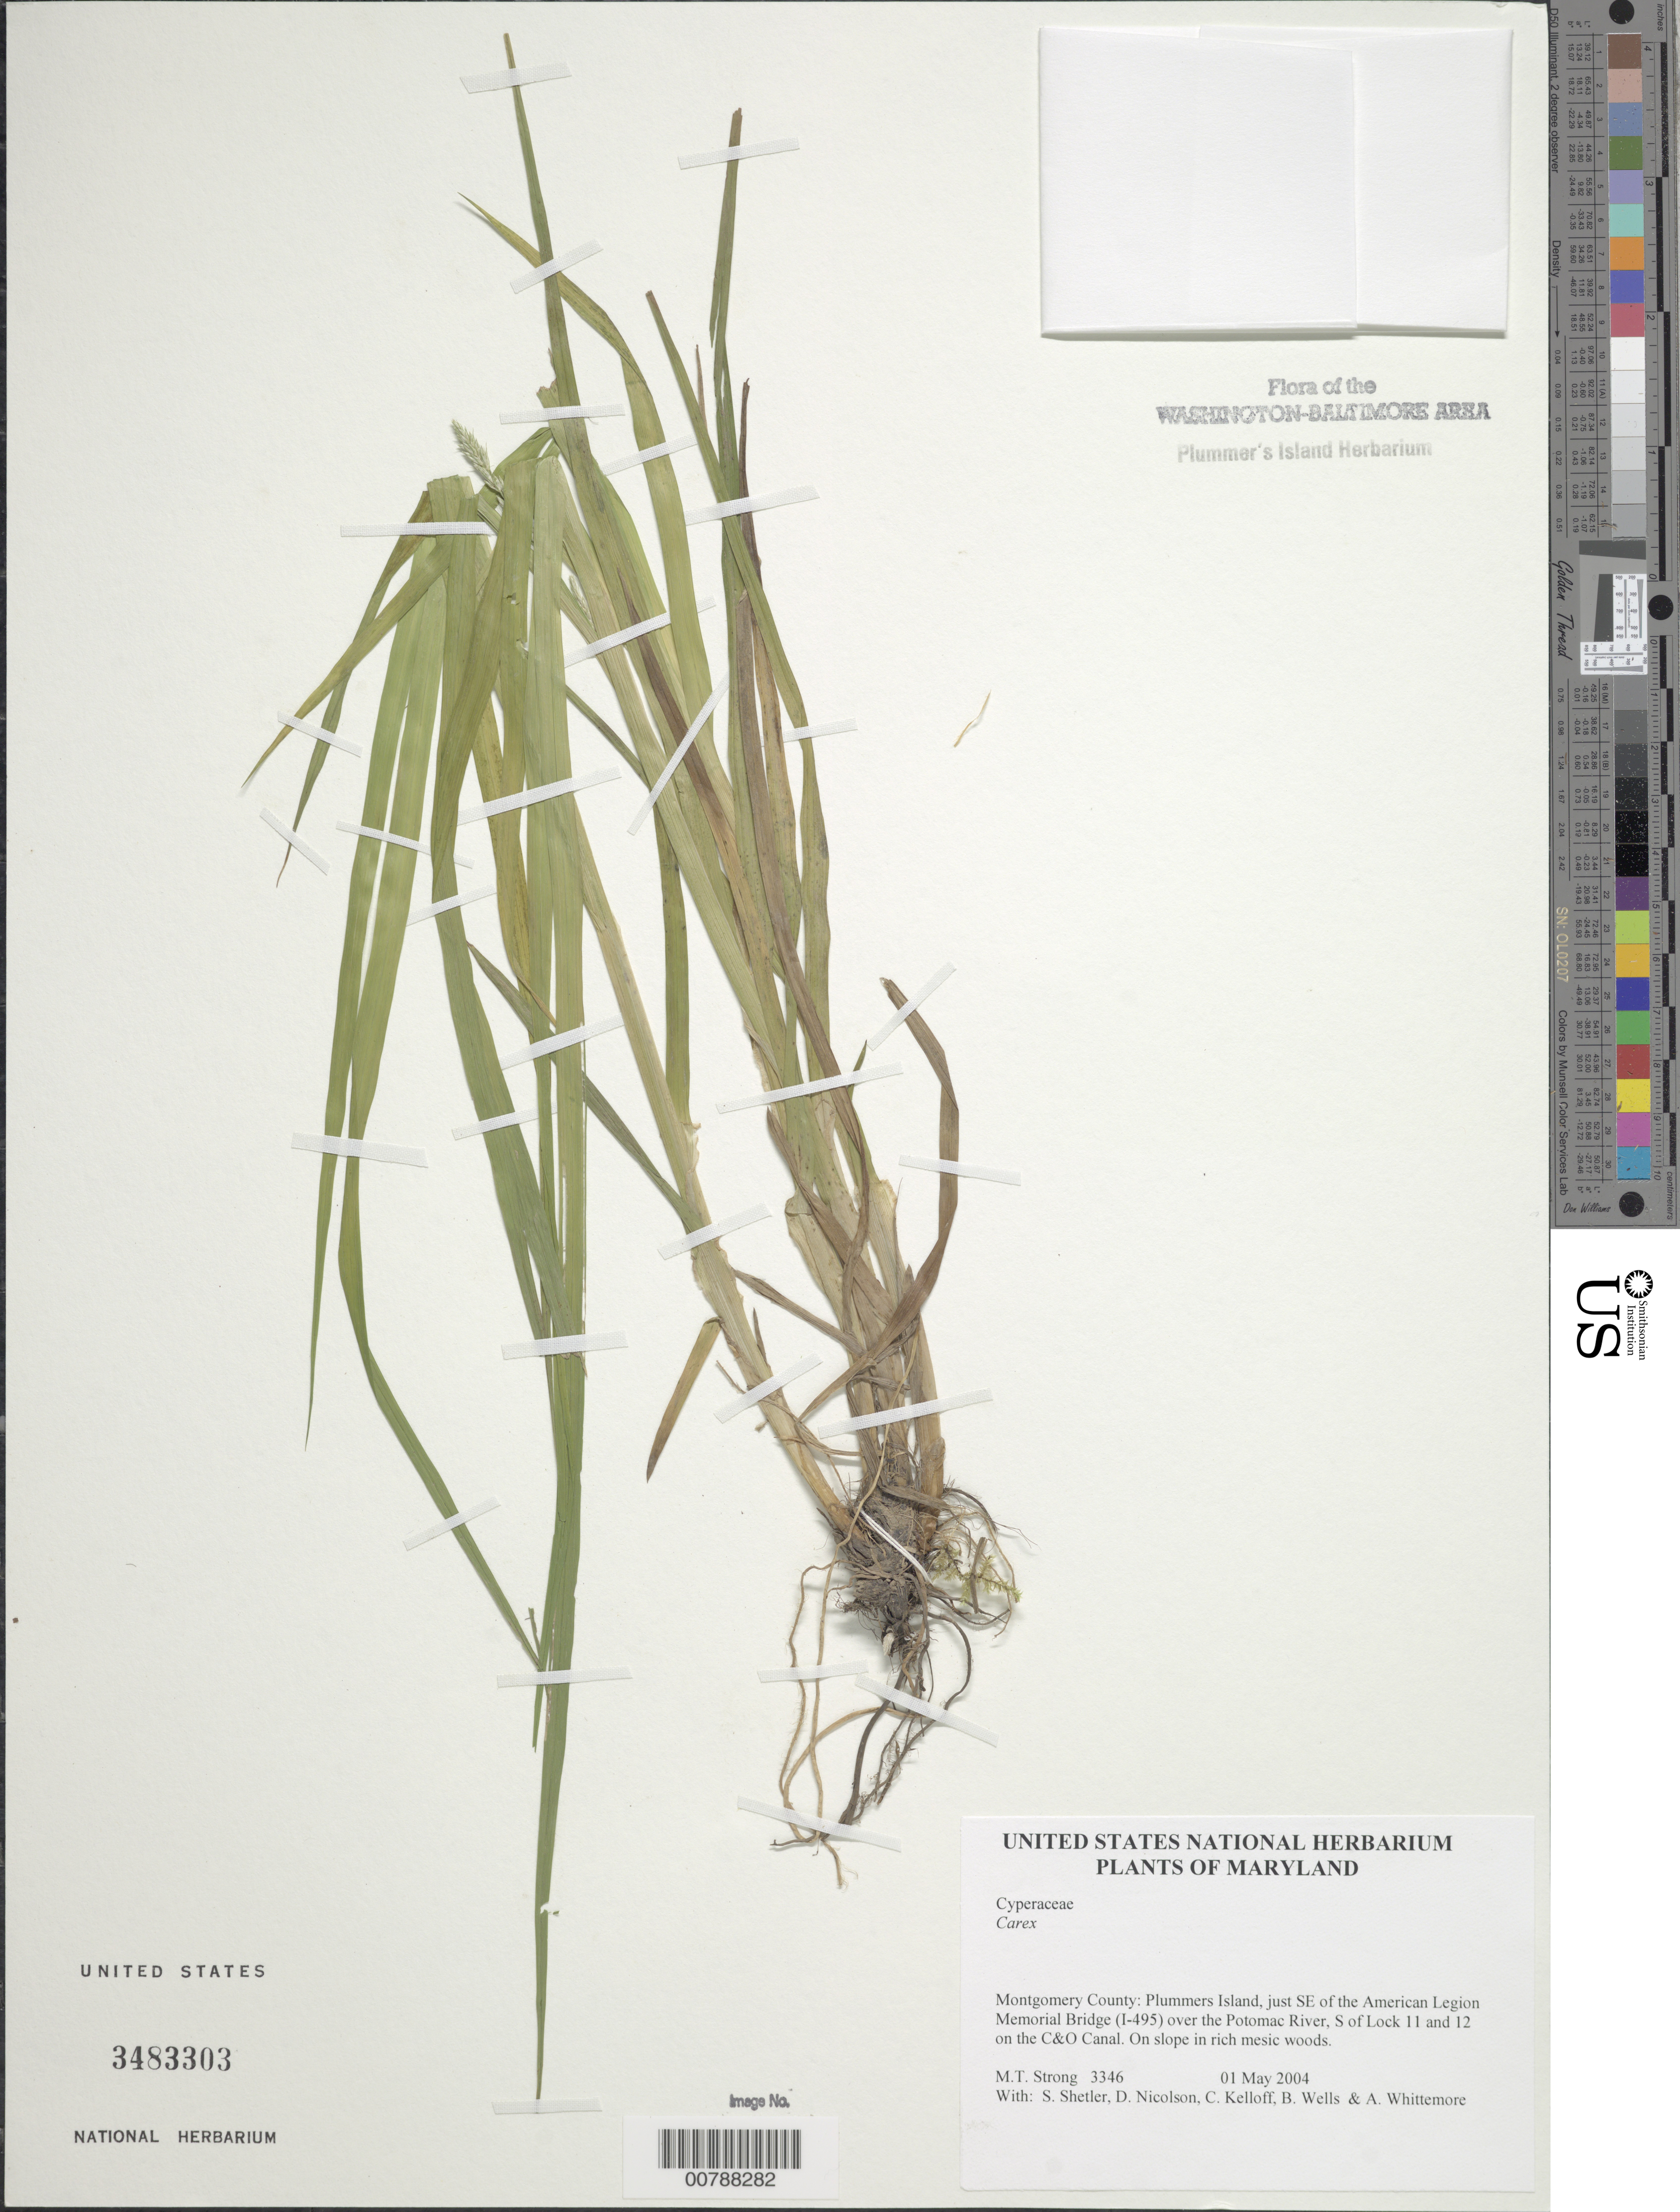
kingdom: Plantae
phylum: Tracheophyta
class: Liliopsida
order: Poales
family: Cyperaceae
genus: Carex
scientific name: Carex sp.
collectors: M. T. Strong, S. Shetler, D. H. Nicolson, C. L. Kelloff, B. Wells & A. Whittemore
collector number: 3346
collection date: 2004-05-01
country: United States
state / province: Maryland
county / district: Montgomery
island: Plummers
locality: Plummers Island, just SE of the American Legion Memorial Bridge (I-495) over the Potomac River, S of Lock 11 and 12 on the C&O Canal.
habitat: On slope in rich mesic woods.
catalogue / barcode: US 3483303